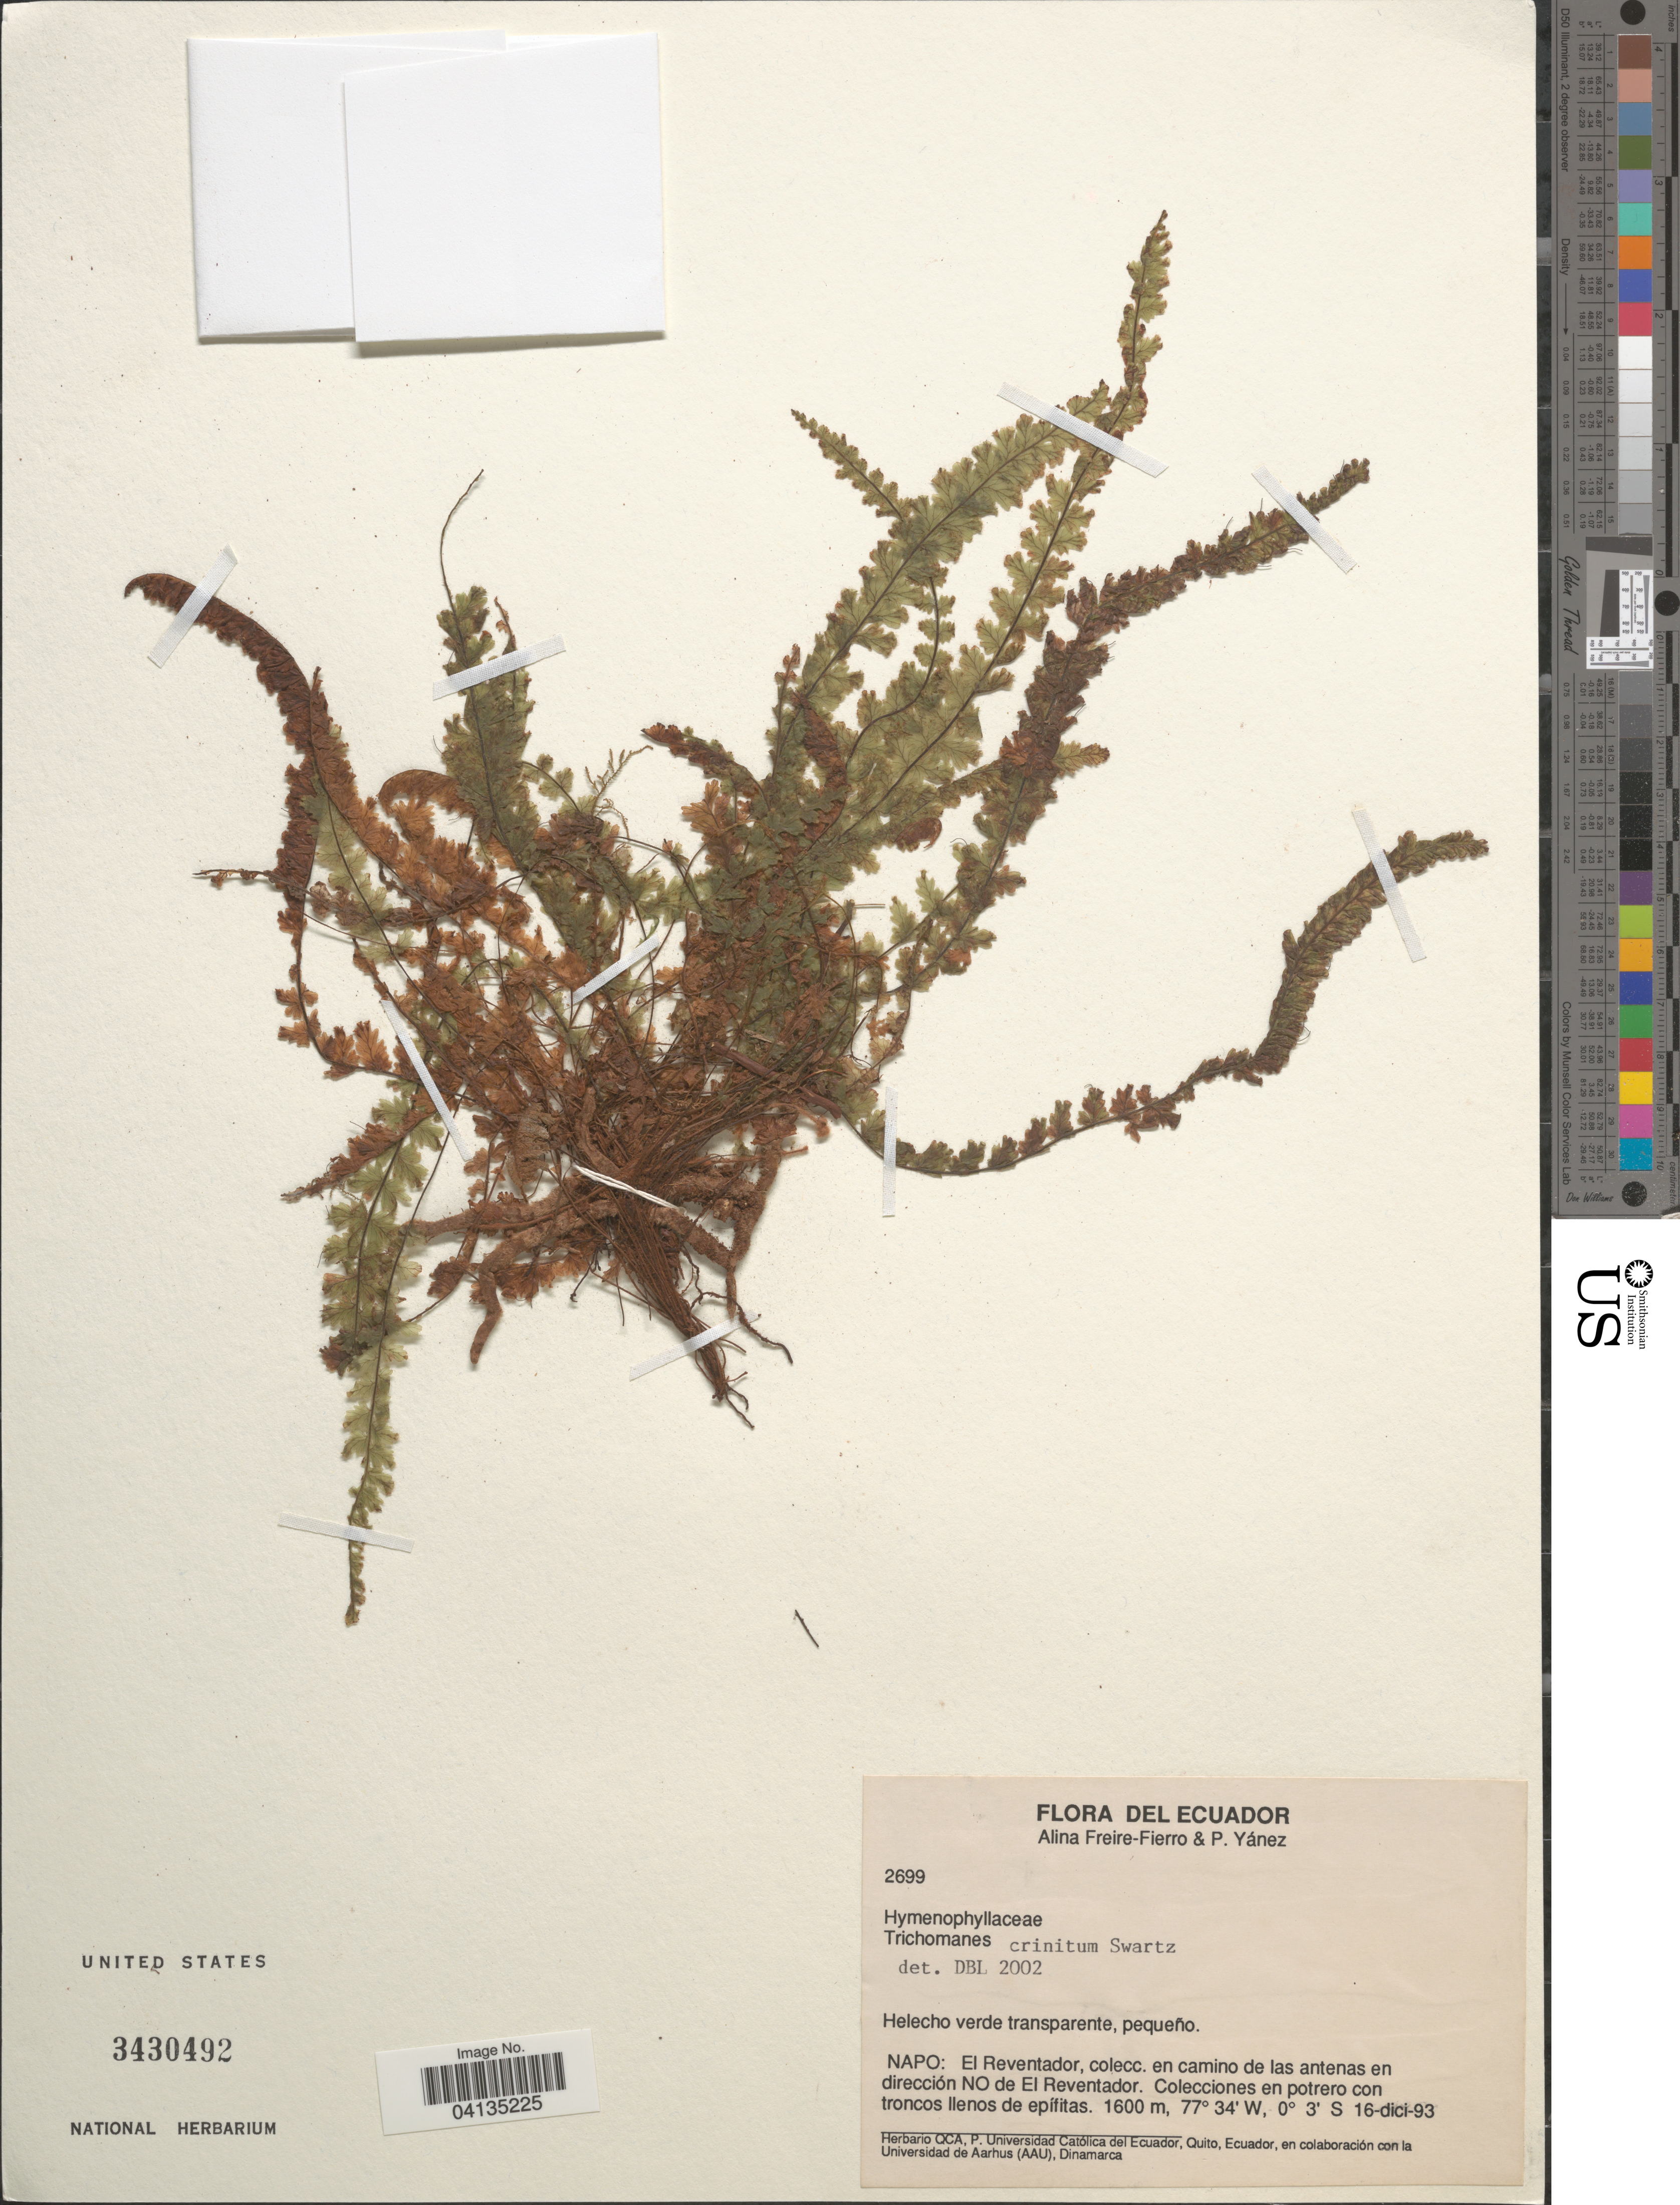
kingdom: Plantae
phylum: Tracheophyta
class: Polypodiopsida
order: Hymenophyllales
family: Hymenophyllaceae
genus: Trichomanes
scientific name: Trichomanes crinitum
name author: Sw.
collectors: A. Freire-Fierro & P. Yanez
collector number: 2699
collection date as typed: Transcribed d/m/y: 16/12/93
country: Ecuador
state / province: Napo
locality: El Reventador, en camino de las antenas en dirección NO de El Reventador.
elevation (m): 1600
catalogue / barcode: US 3430492